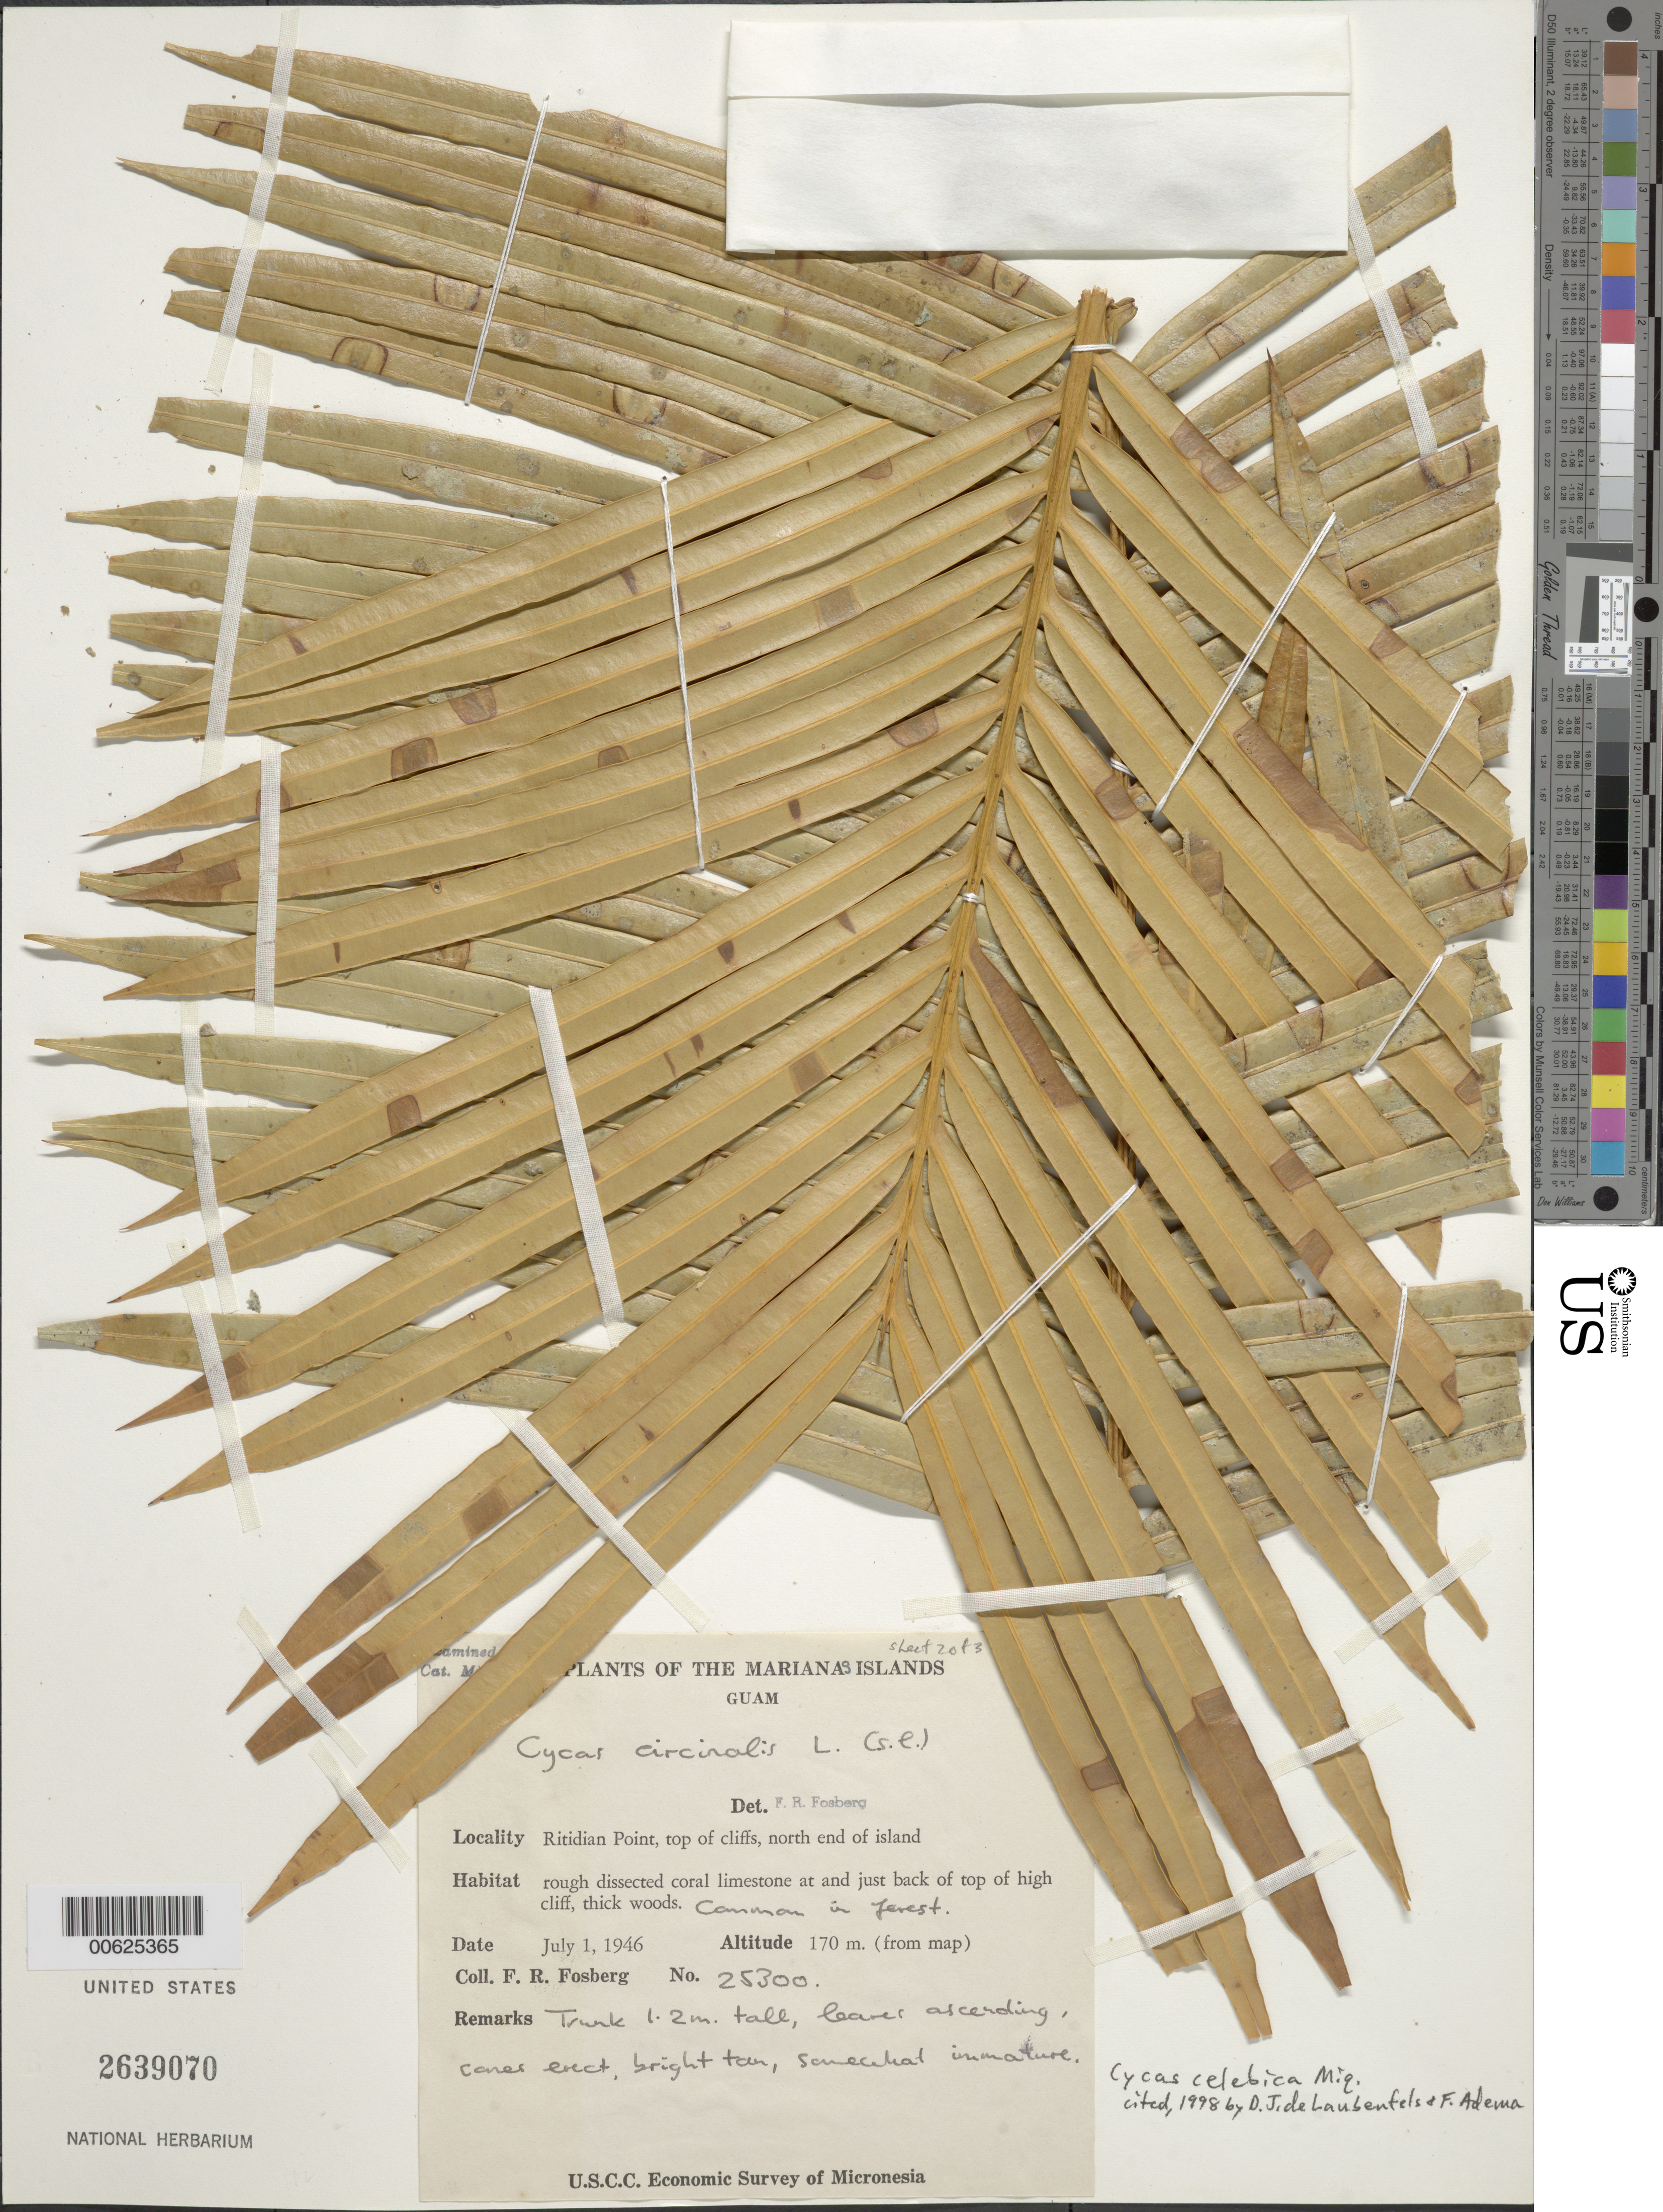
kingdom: Plantae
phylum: Tracheophyta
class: Cycadopsida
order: Cycadales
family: Cycadaceae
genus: Cycas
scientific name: Cycas celebica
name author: Miq.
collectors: F. R. Fosberg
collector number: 25300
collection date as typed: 01 Jul 1946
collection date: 1946-07-01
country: Guam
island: Guam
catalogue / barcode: US 2639070